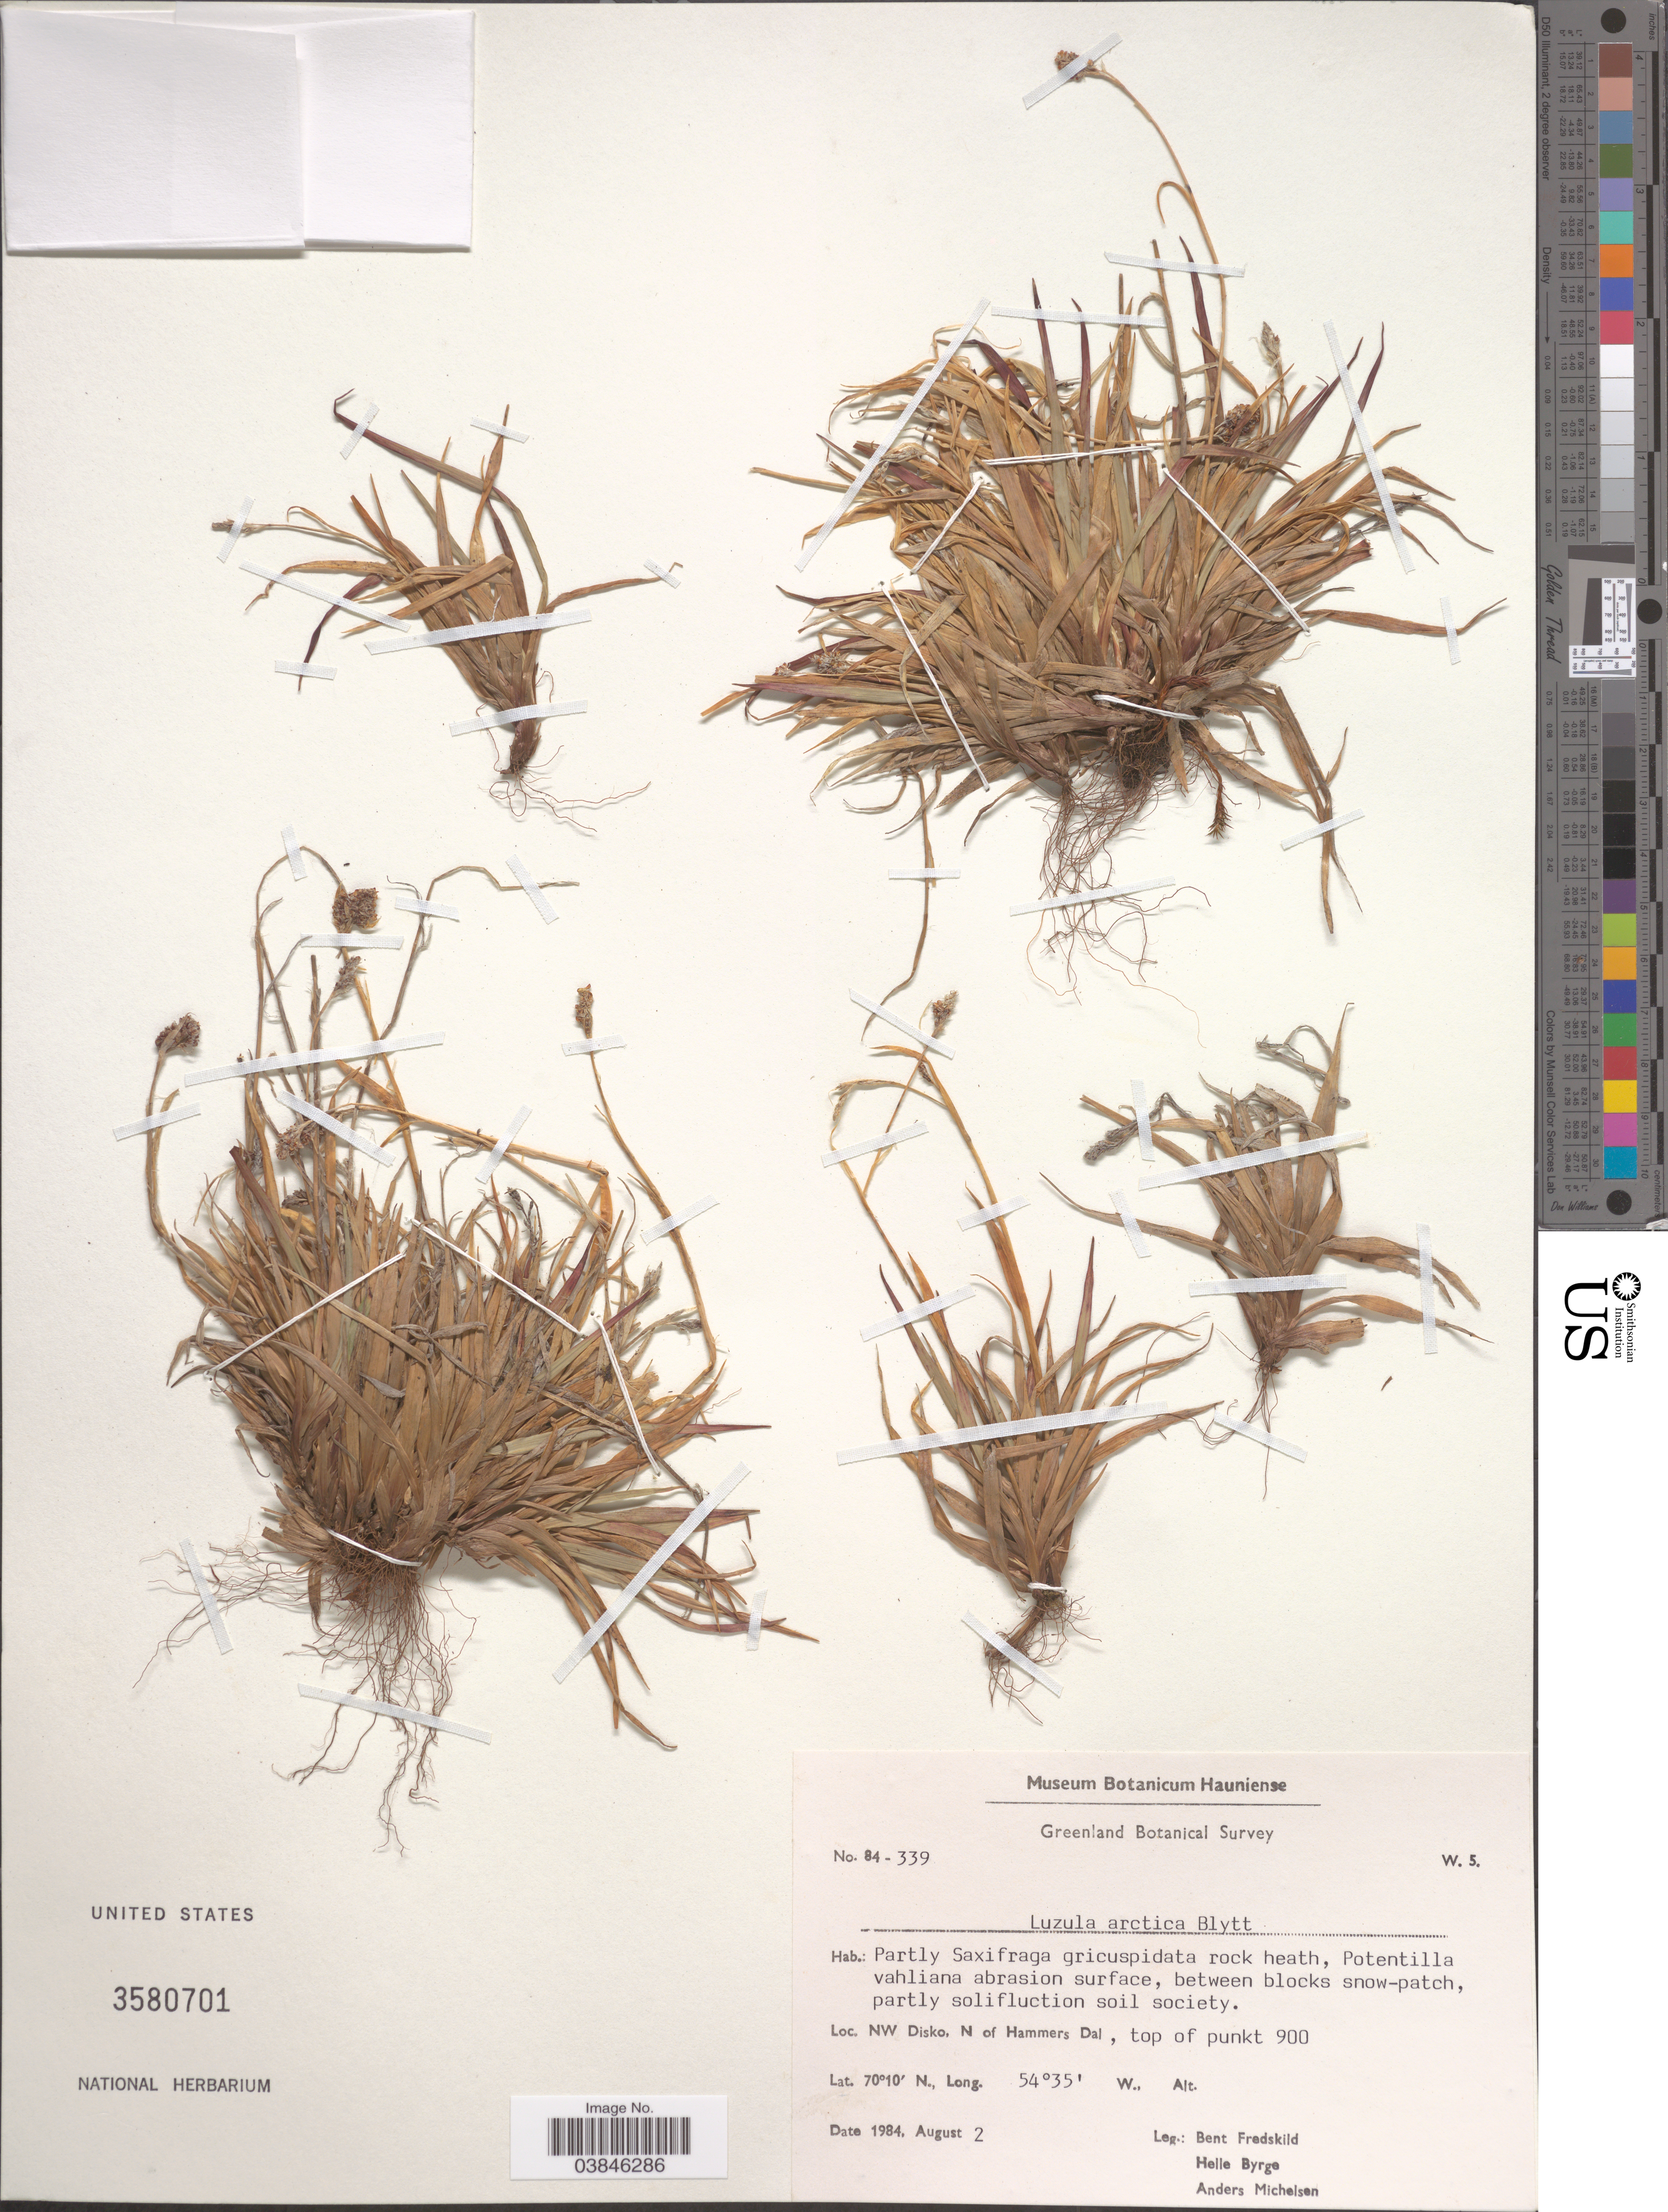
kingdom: Plantae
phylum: Tracheophyta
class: Liliopsida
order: Poales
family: Juncaceae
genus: Luzula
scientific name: Luzula nivalis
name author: (Laest.) Spreng.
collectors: B. Fredskild, H. Byrge & A. Michelsen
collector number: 84-339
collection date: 1984-08-02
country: Greenland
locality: NW Disko, N of Hammers Dal, top of punkt 900.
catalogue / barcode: US 3580701